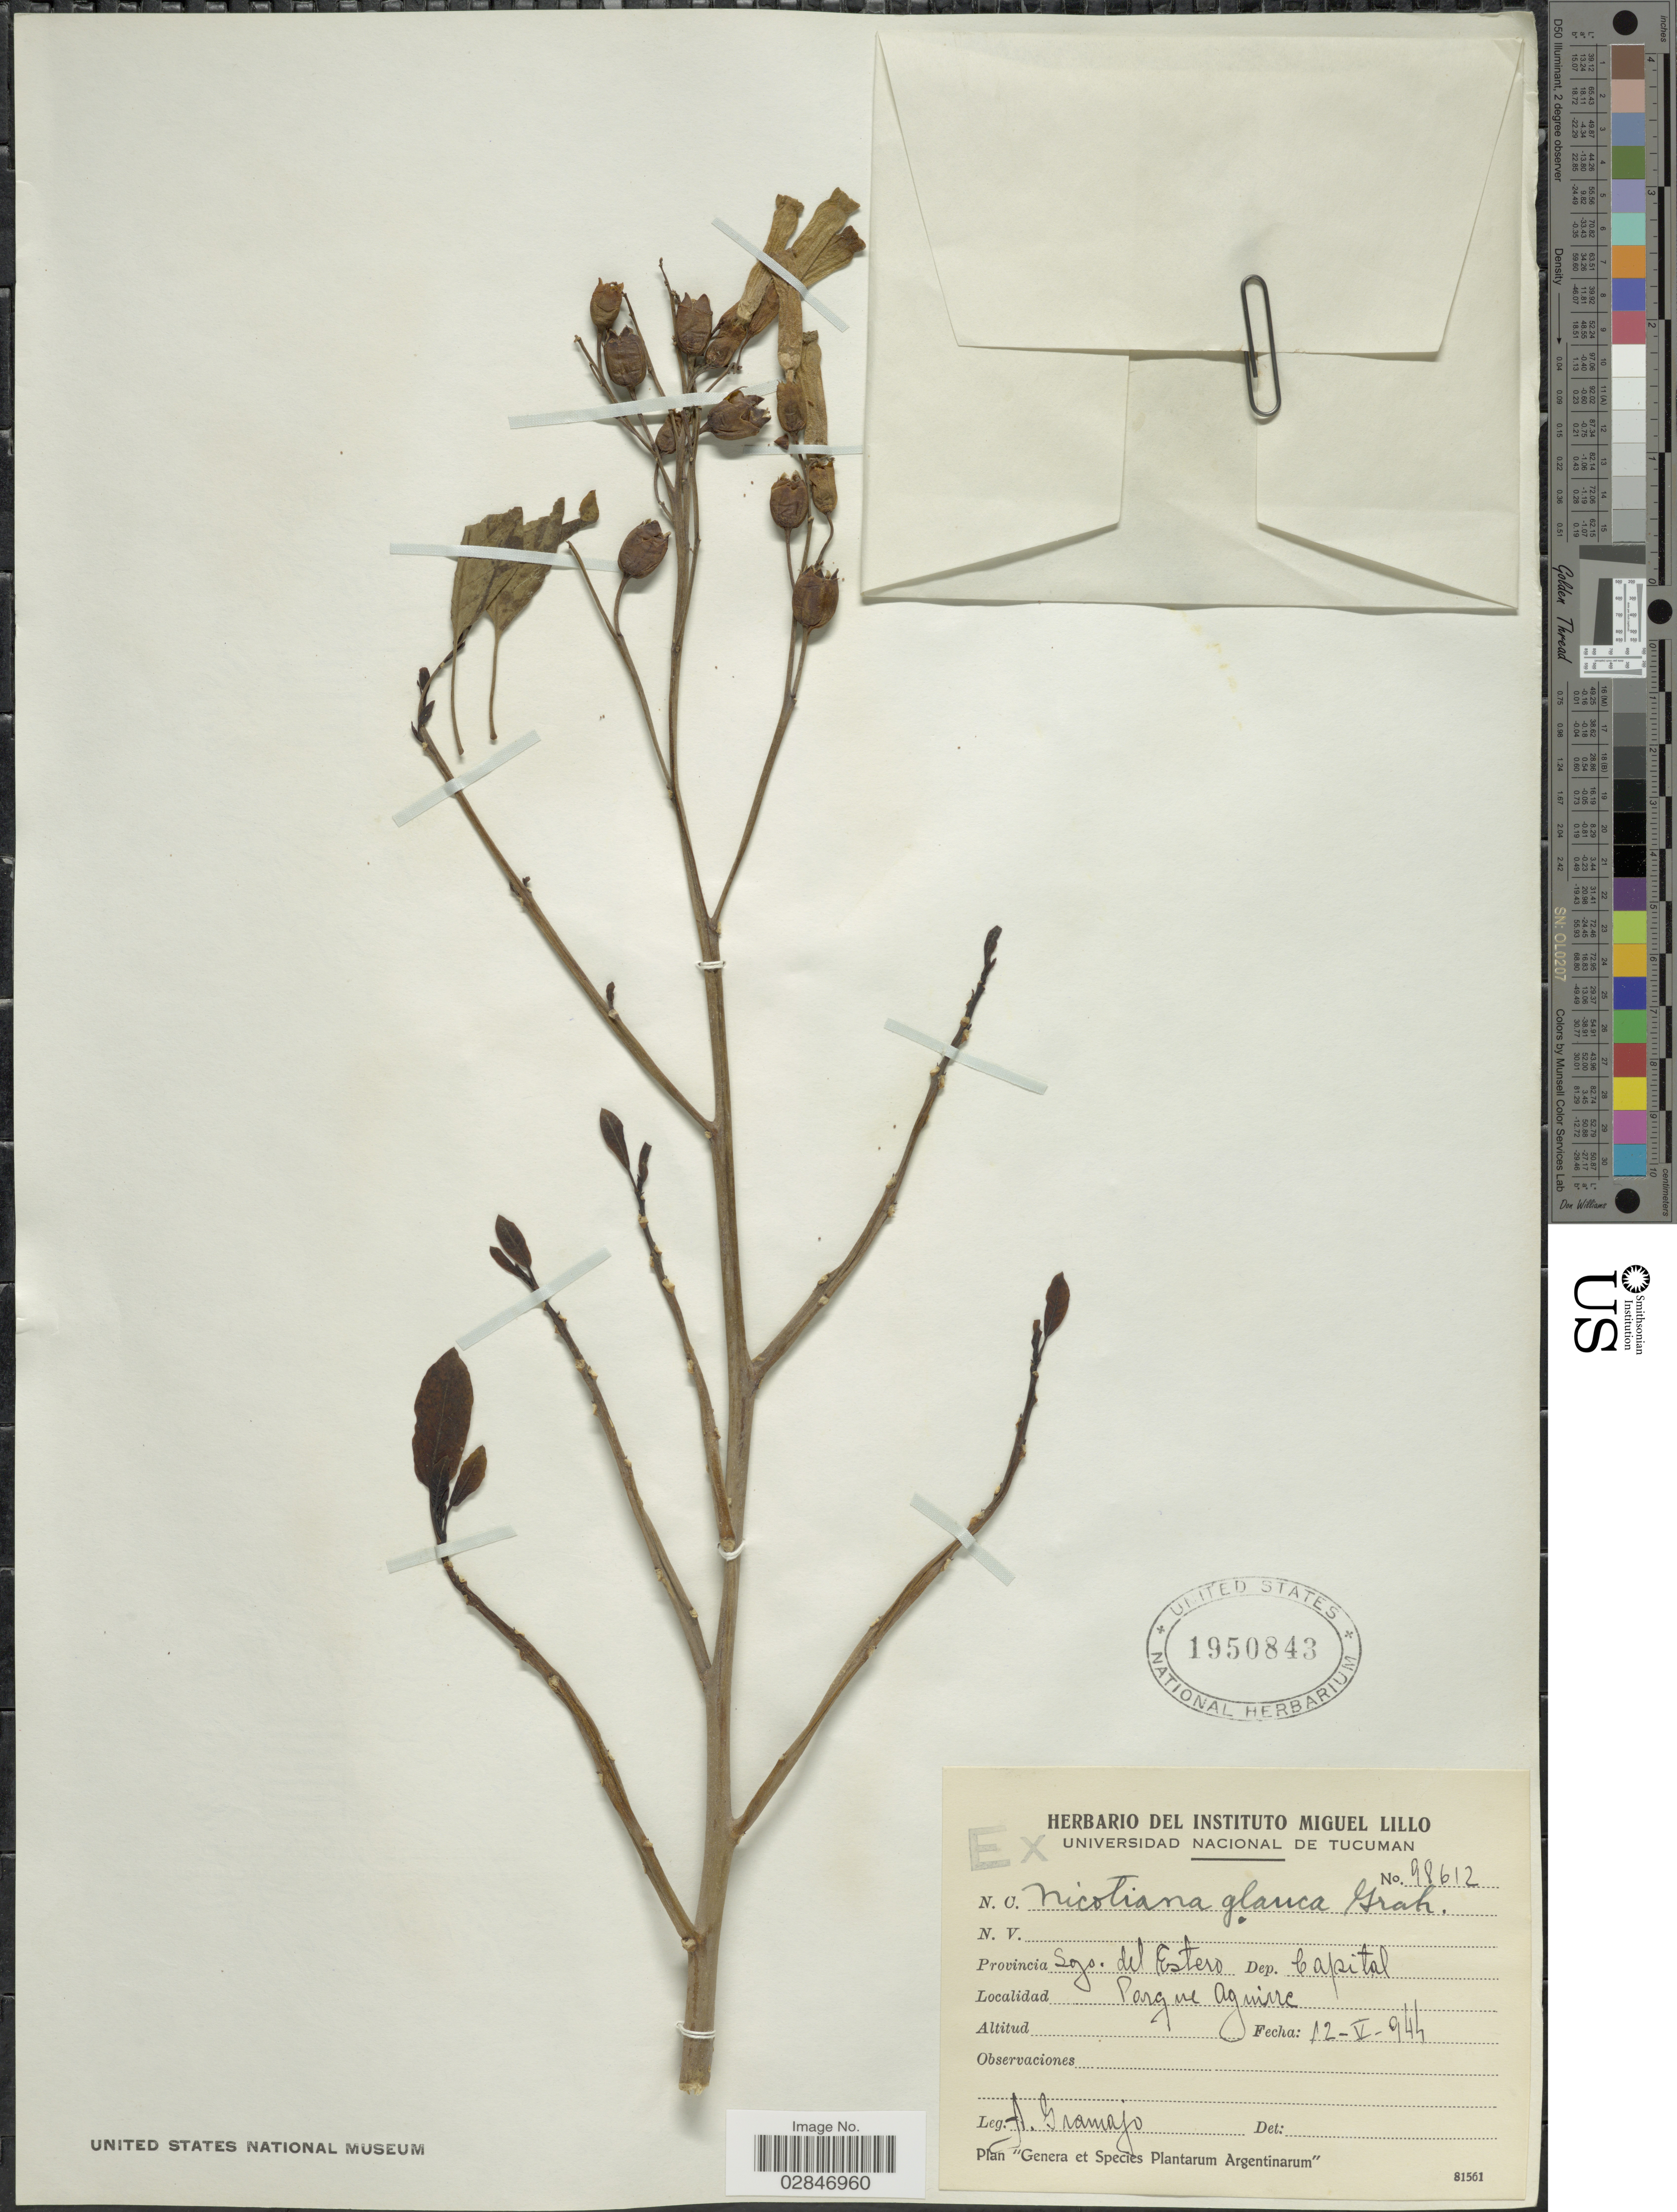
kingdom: Plantae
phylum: Tracheophyta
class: Magnoliopsida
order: Solanales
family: Solanaceae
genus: Nicotiana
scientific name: Nicotiana glauca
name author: Graham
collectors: A. Gramajo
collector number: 98612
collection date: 1944-05-12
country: Argentina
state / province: Santiago del Estero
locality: Provincia Sgo. del Estero, Dep. Capital, Parque Aguirre.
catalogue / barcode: US 1950843